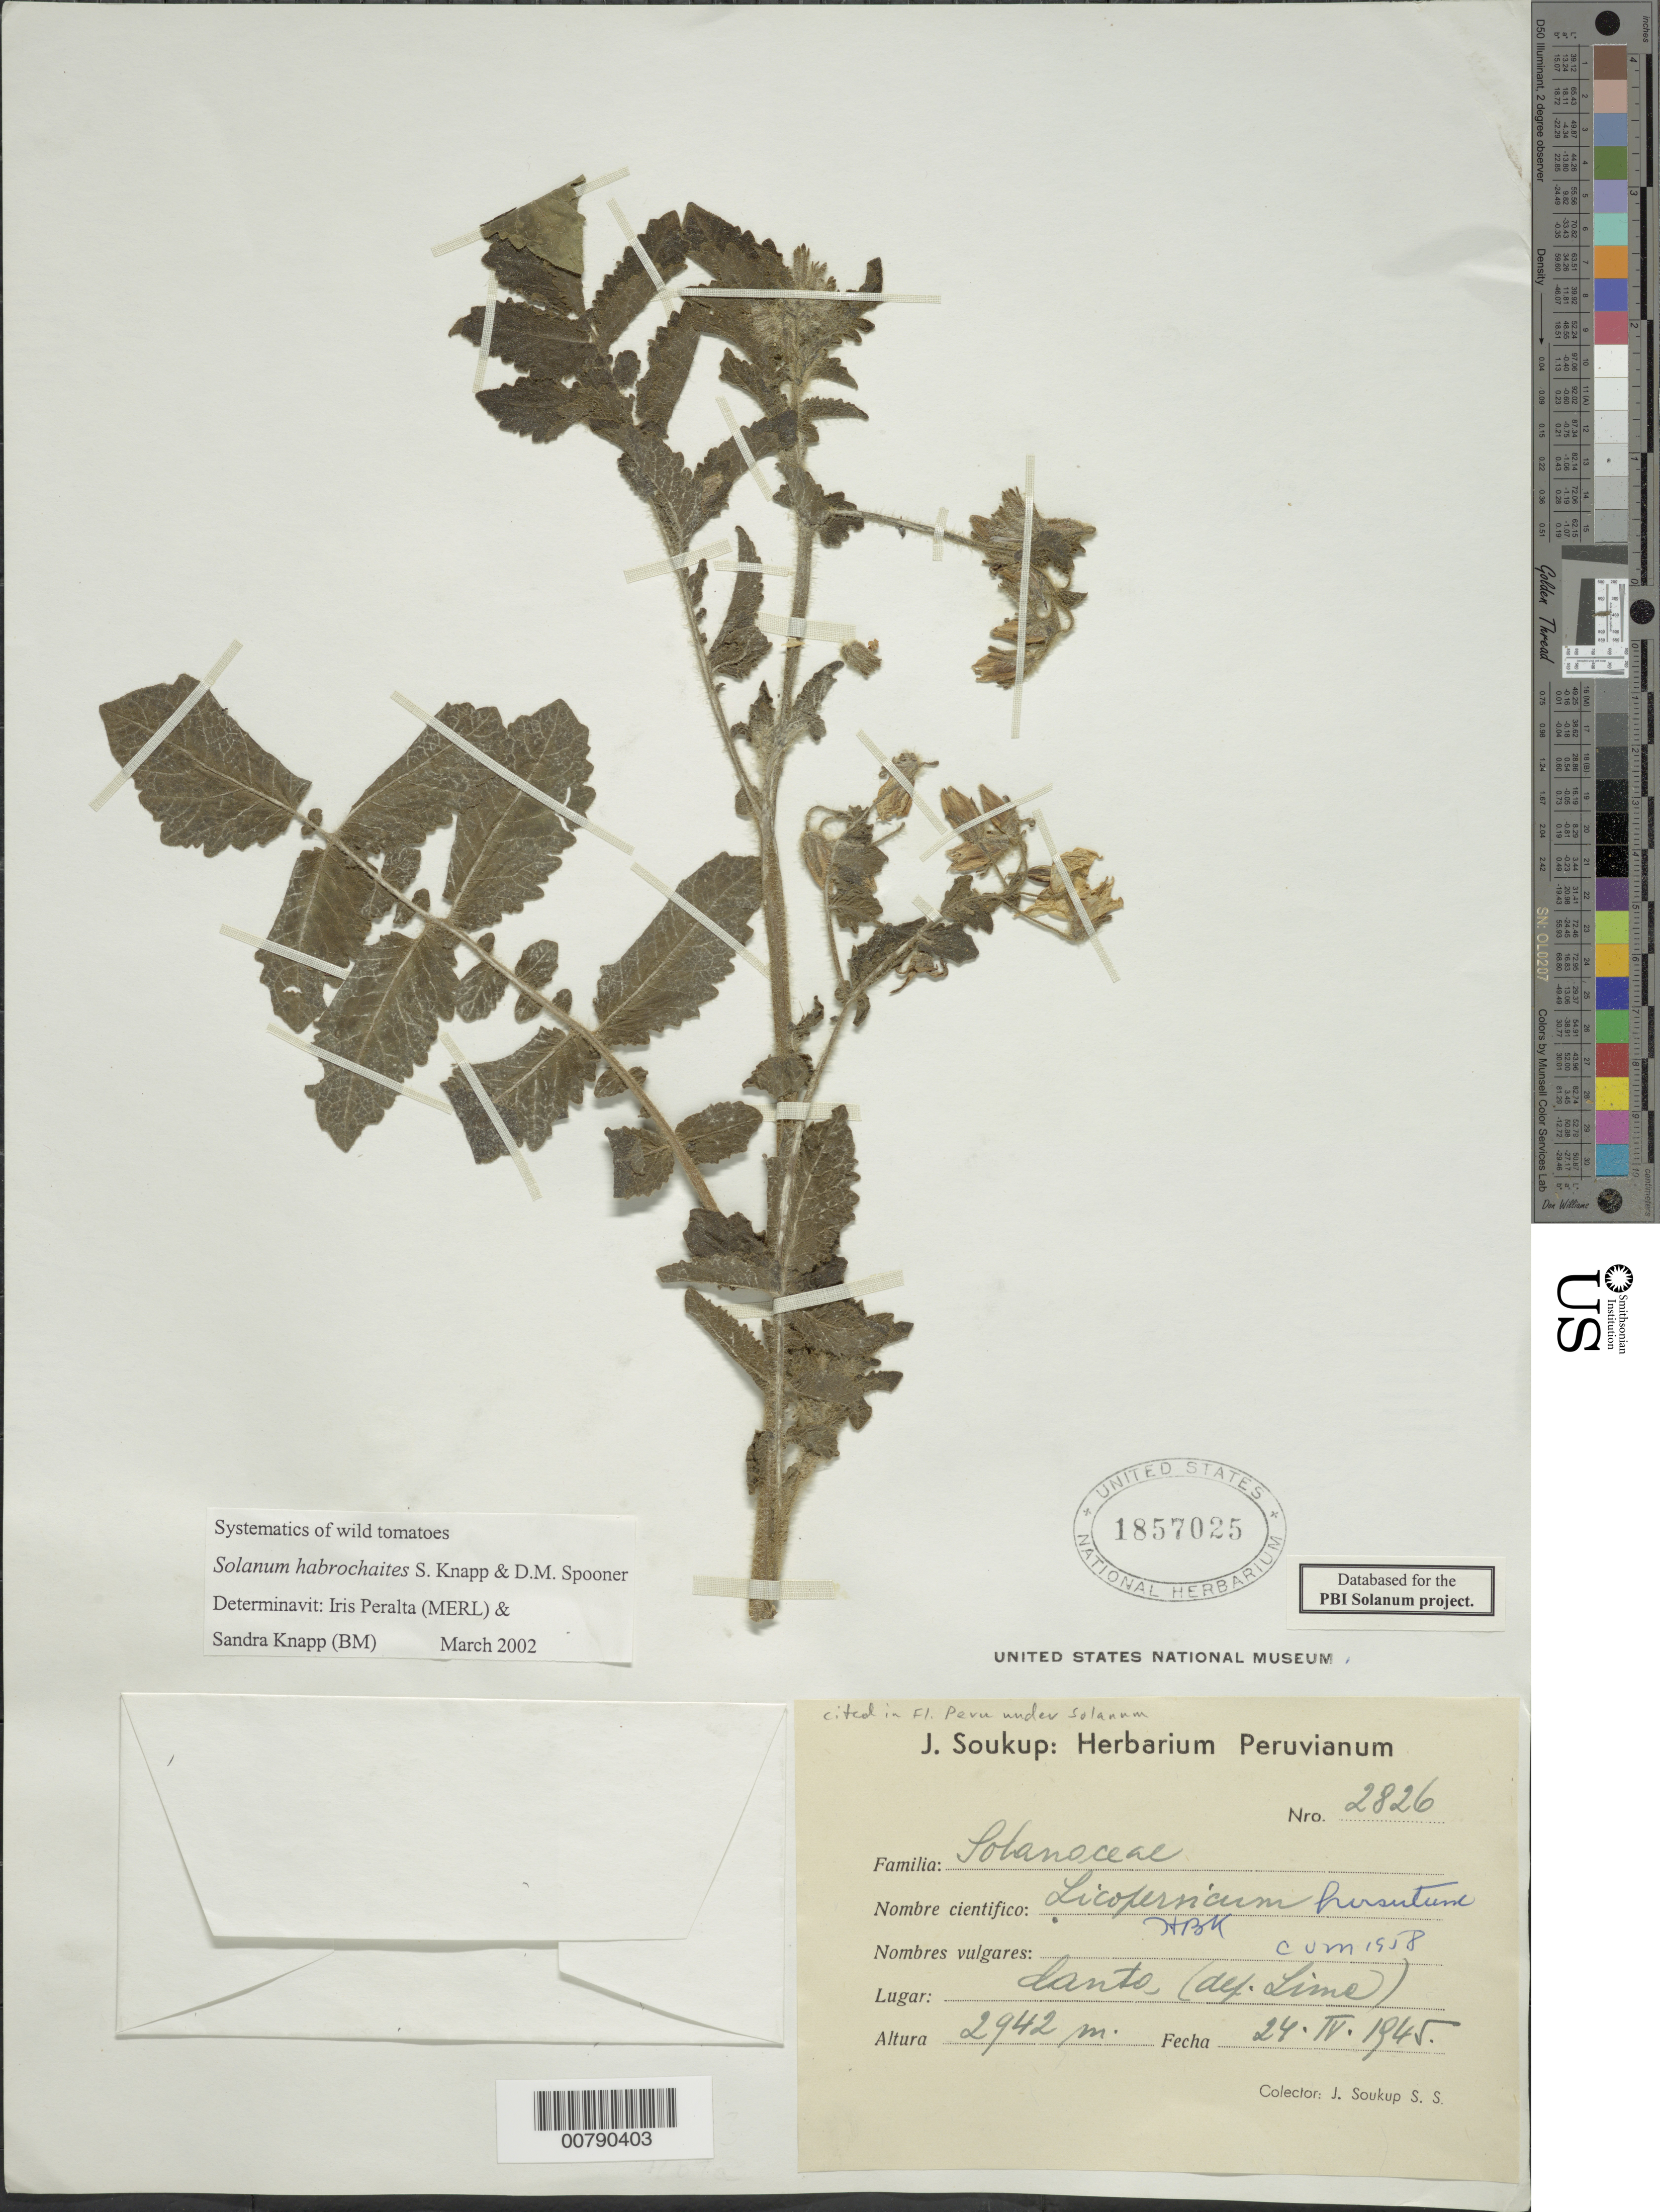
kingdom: Plantae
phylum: Tracheophyta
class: Magnoliopsida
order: Solanales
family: Solanaceae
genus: Solanum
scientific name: Solanum habrochaites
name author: S. Knapp & D.M. Spooner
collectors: J. Soukup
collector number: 2826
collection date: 1945-04-24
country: Peru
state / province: Lima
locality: Canta (dep. Lima).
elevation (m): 2942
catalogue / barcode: US 1857025